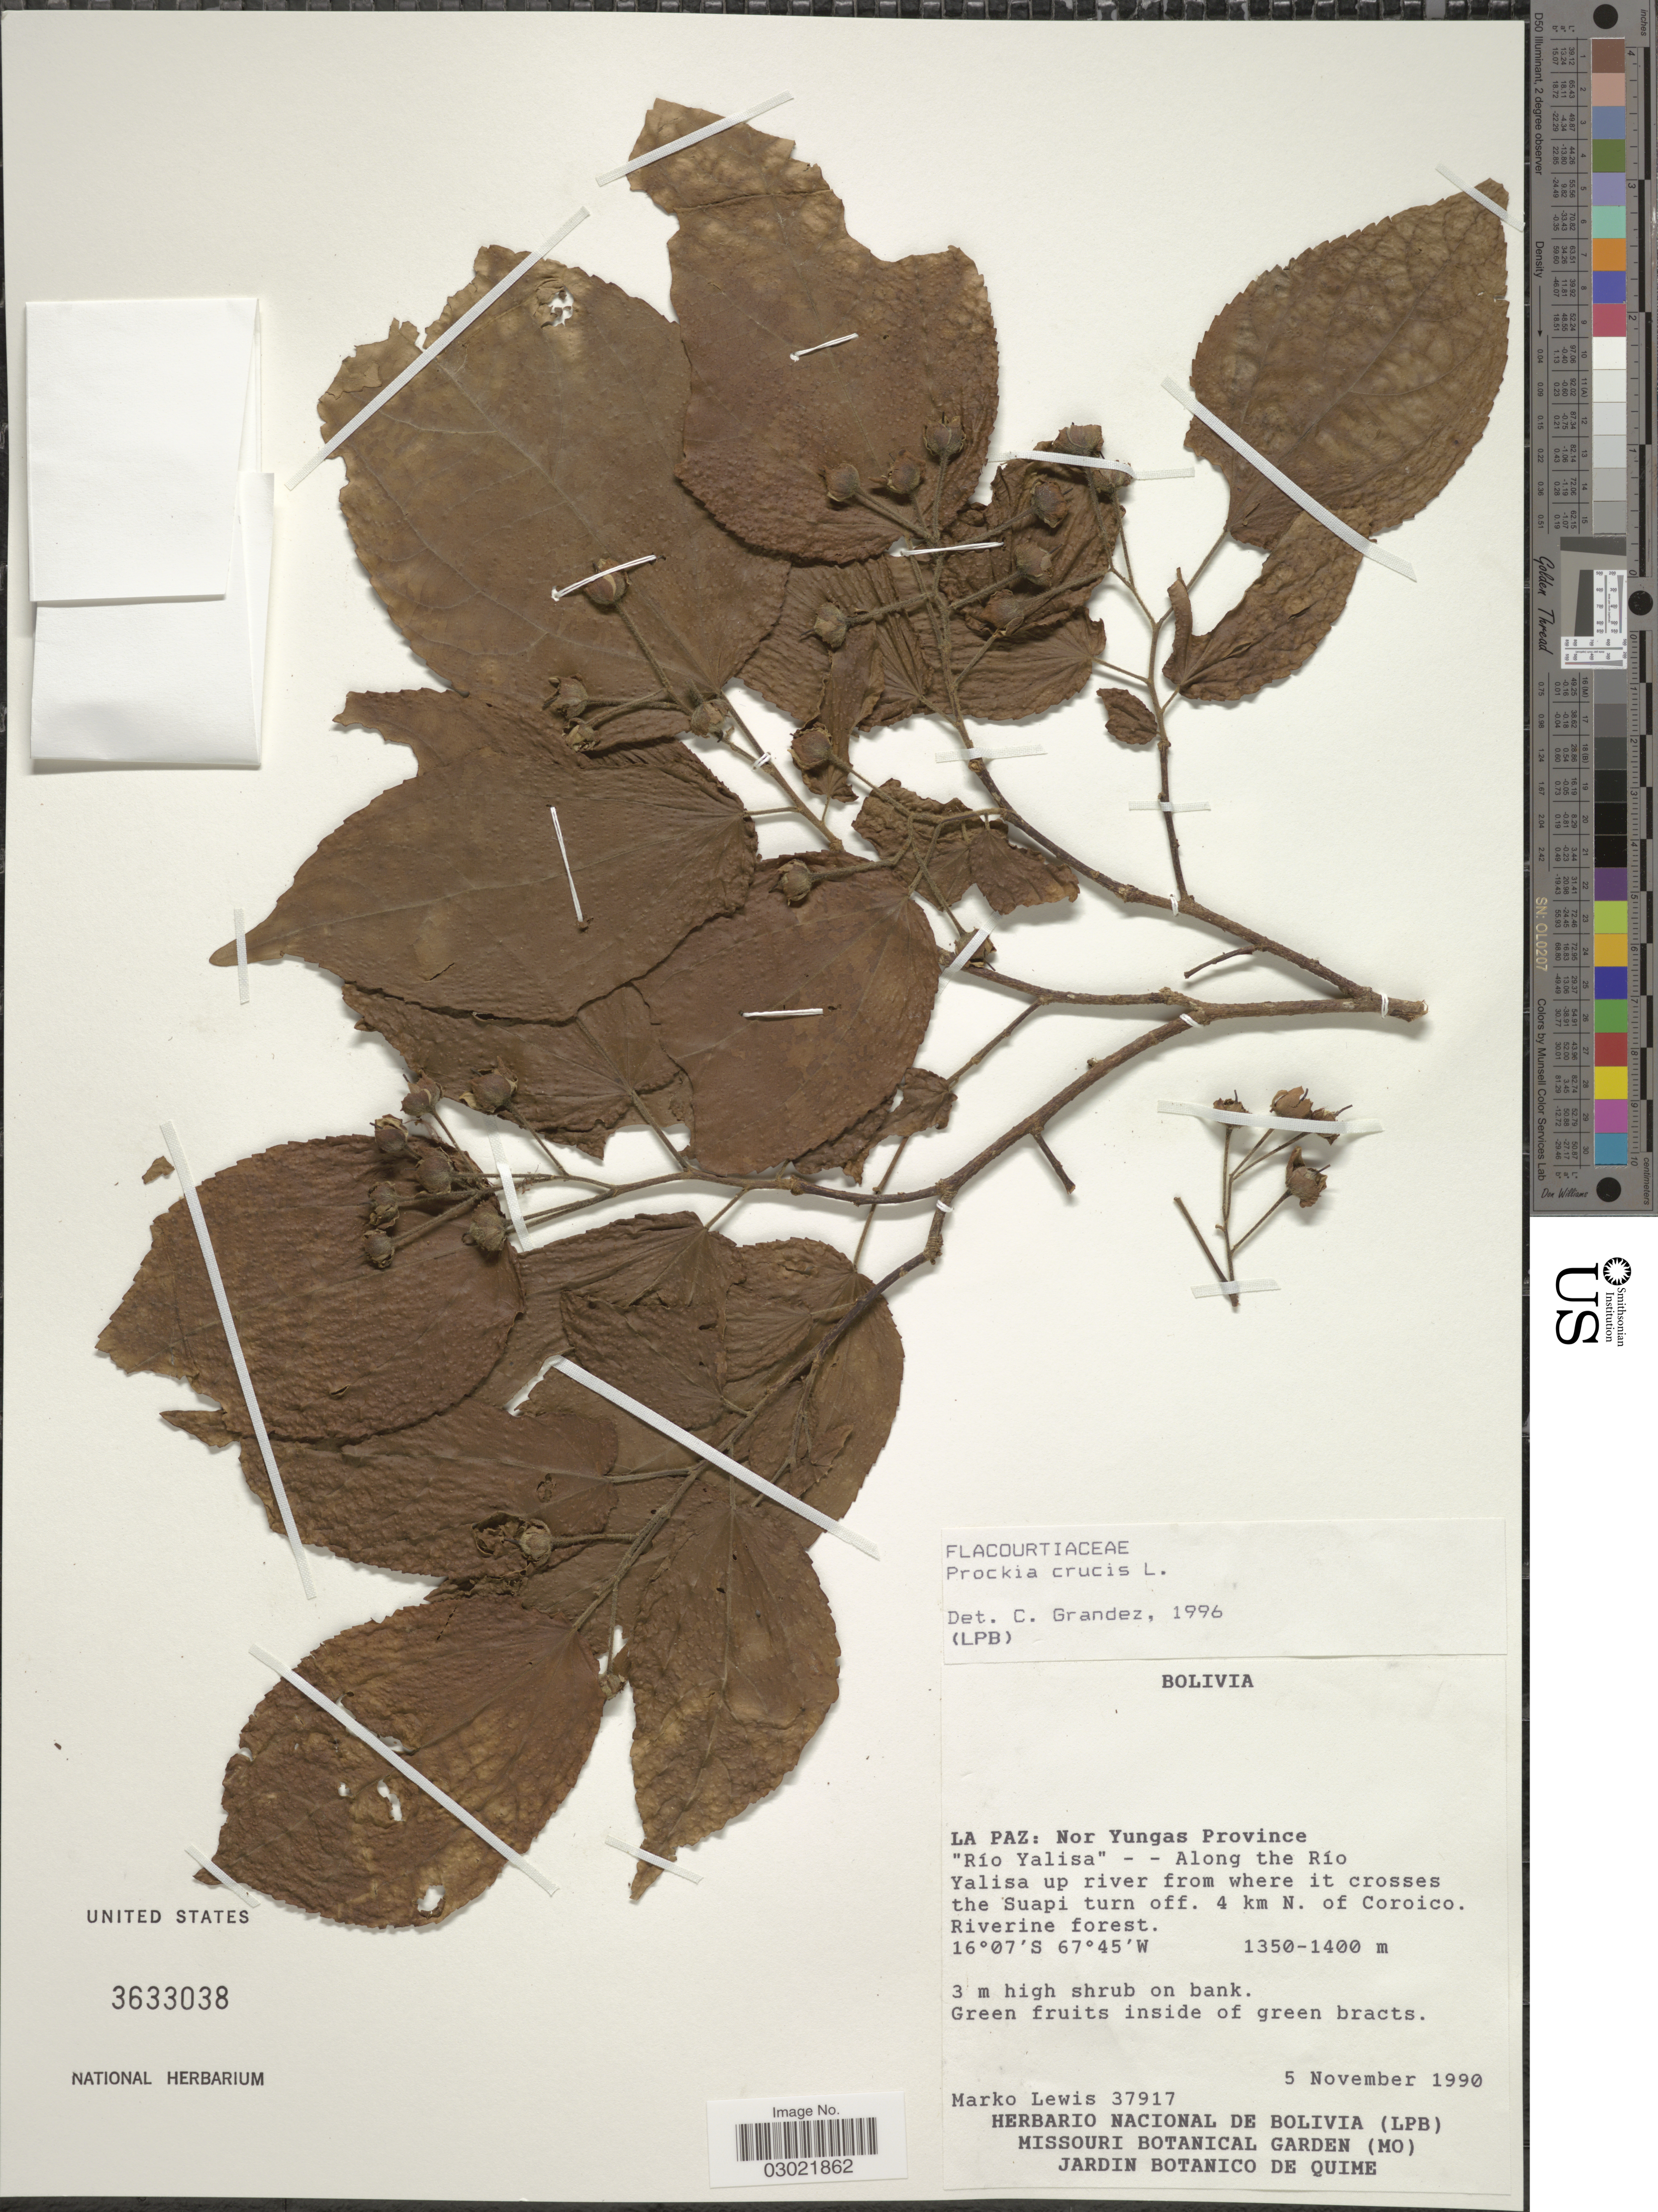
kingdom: Plantae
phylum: Tracheophyta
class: Magnoliopsida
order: Malpighiales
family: Salicaceae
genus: Prockia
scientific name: Prockia crucis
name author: P. Browne ex L.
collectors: M. A. Lewis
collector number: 37917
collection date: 1990-11-05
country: Bolivia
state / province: La Paz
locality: Nor Yungas Province. "Río Yalisa" - - Along the Río Yalisa up river from where it crosses the Suapi turn off. 4 km N. of Coroico. Riverine forest.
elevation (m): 1350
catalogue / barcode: US 3633038